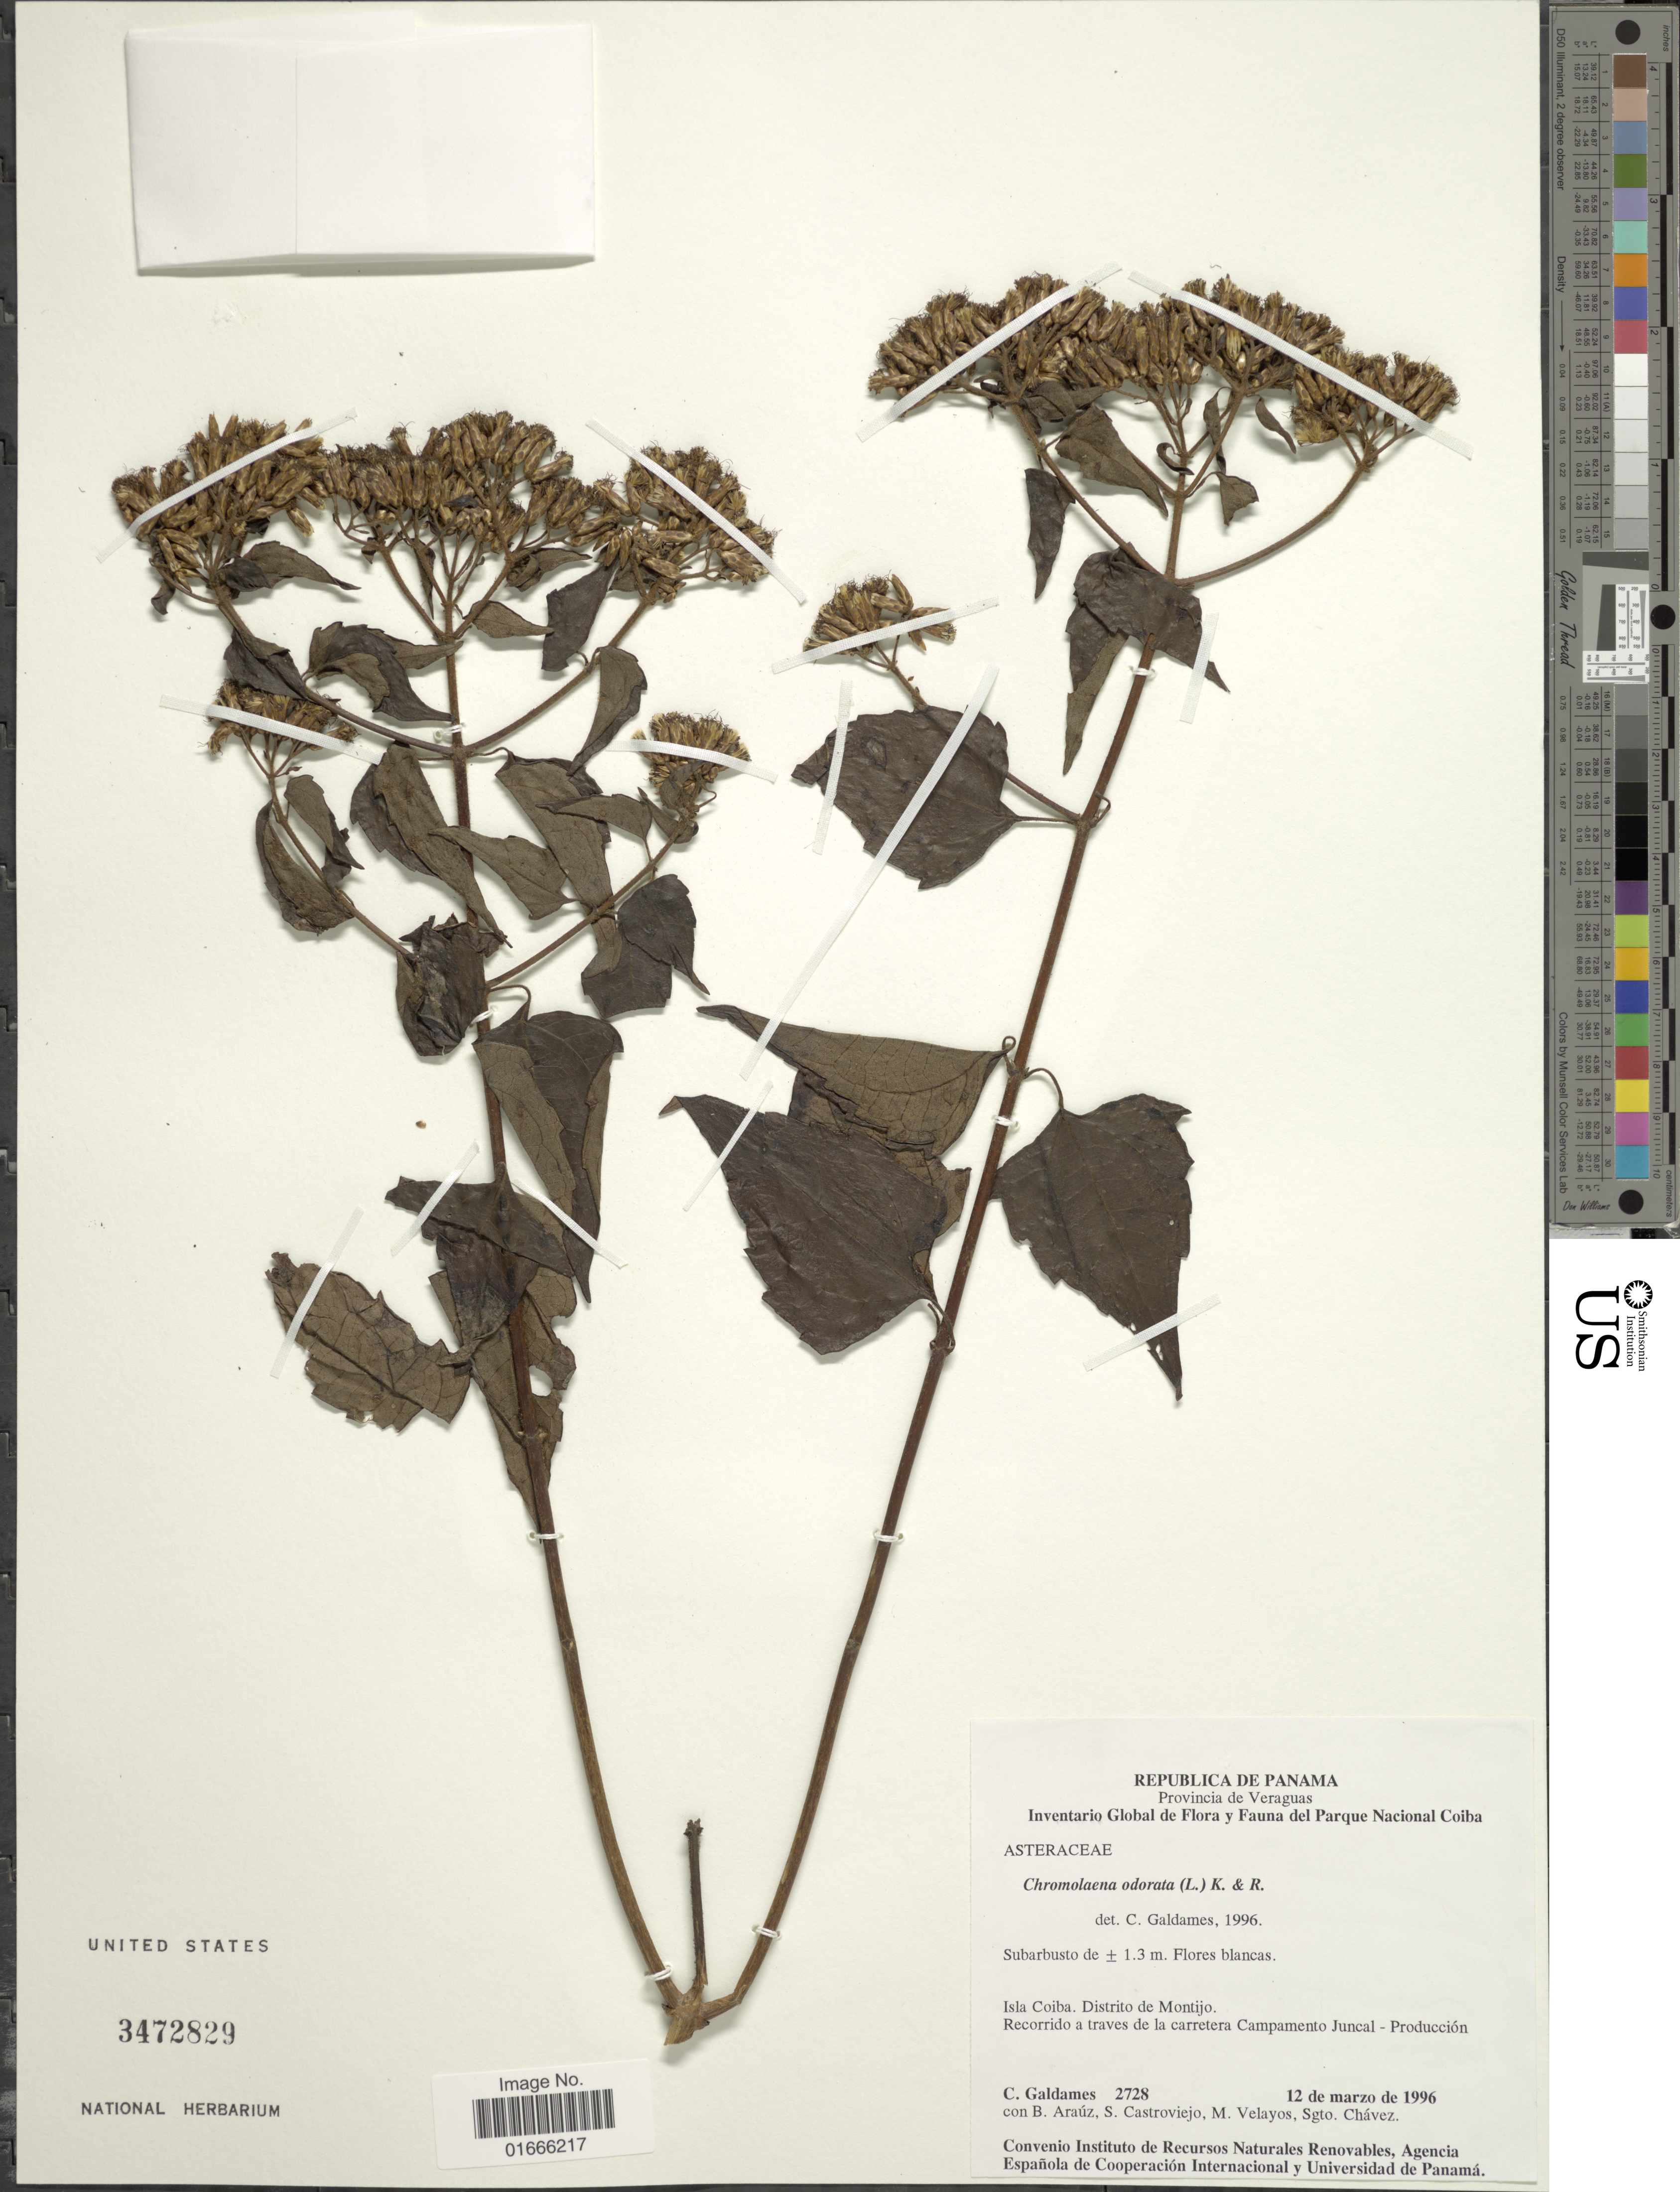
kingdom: Plantae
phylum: Tracheophyta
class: Magnoliopsida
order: Asterales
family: Asteraceae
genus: Chromolaena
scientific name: Chromolaena odorata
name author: (L.) R.M. King & H. Rob.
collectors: C. Galdames, B. Araúz, S. Castroviejo, M. Velayos & Chávez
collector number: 2728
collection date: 1996-03-12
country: Panama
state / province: Veraguas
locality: Isla Coiba, Distrito de Montijo.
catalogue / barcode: US 3472829